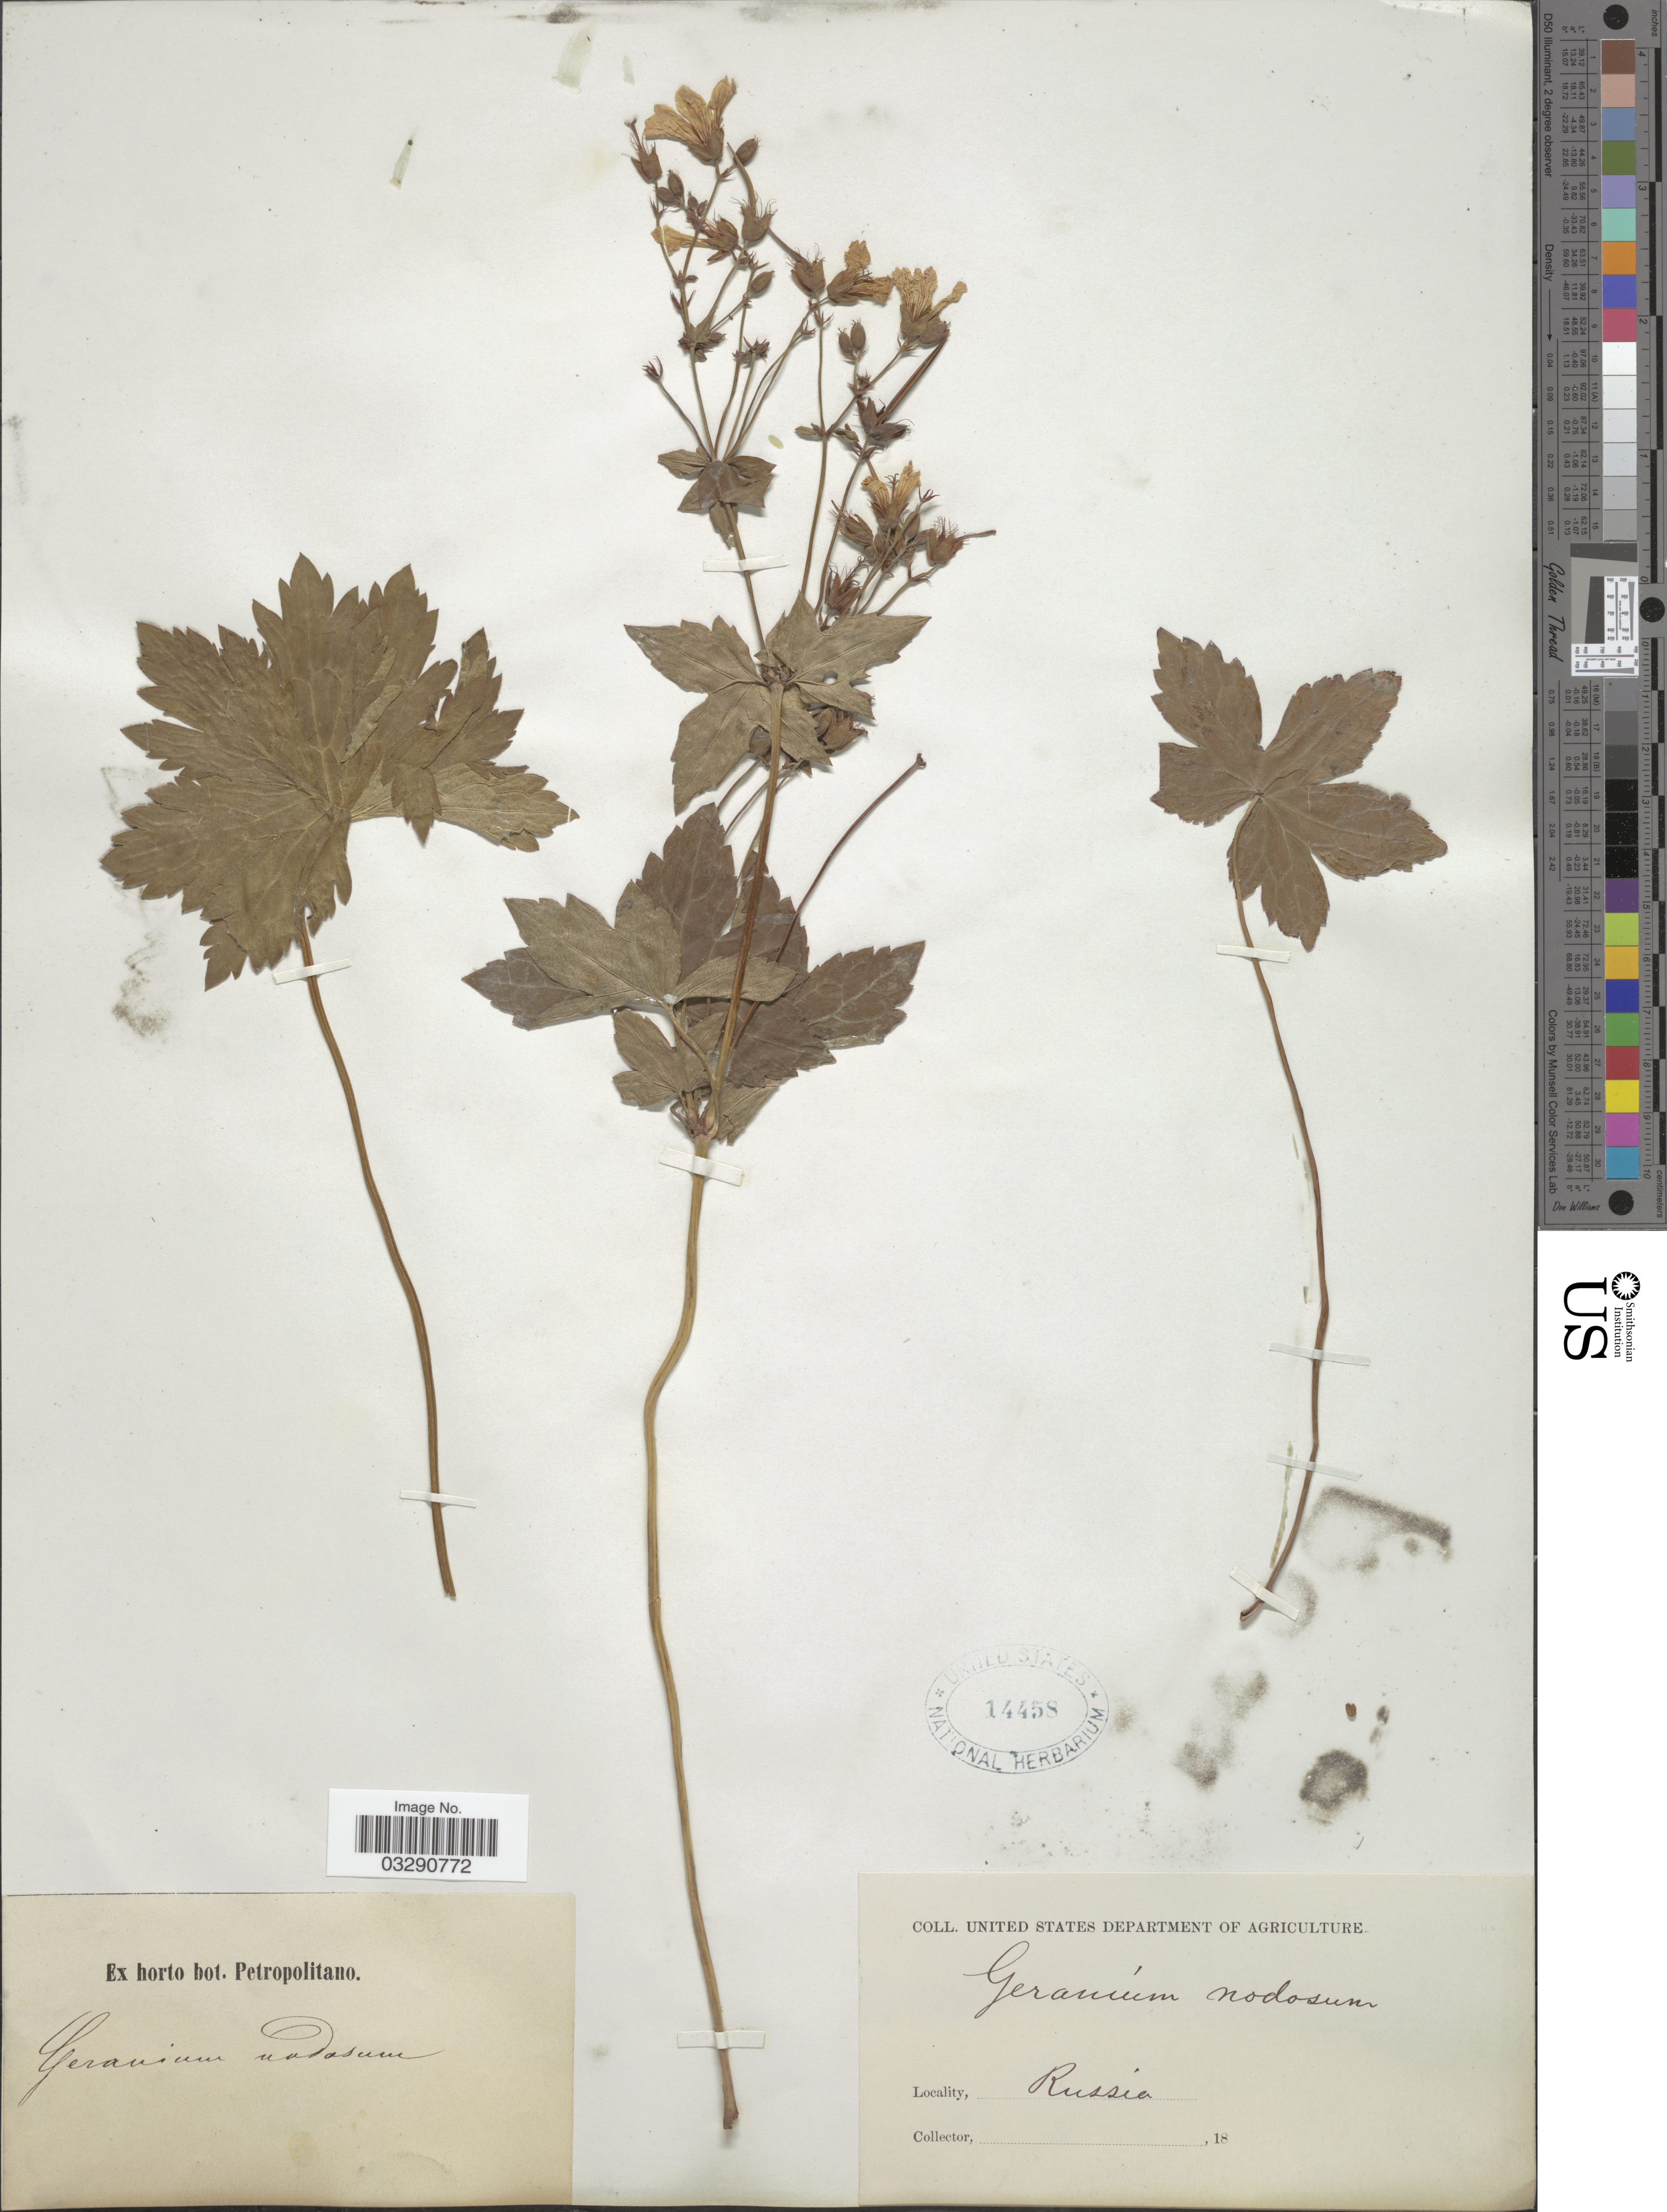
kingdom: Plantae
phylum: Tracheophyta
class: Magnoliopsida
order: Geraniales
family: Geraniaceae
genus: Geranium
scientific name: Geranium nodosum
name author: L.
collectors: ex Horto Bot. Petropolitano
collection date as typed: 18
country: Russian Federation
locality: Russia.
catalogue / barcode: US 14458